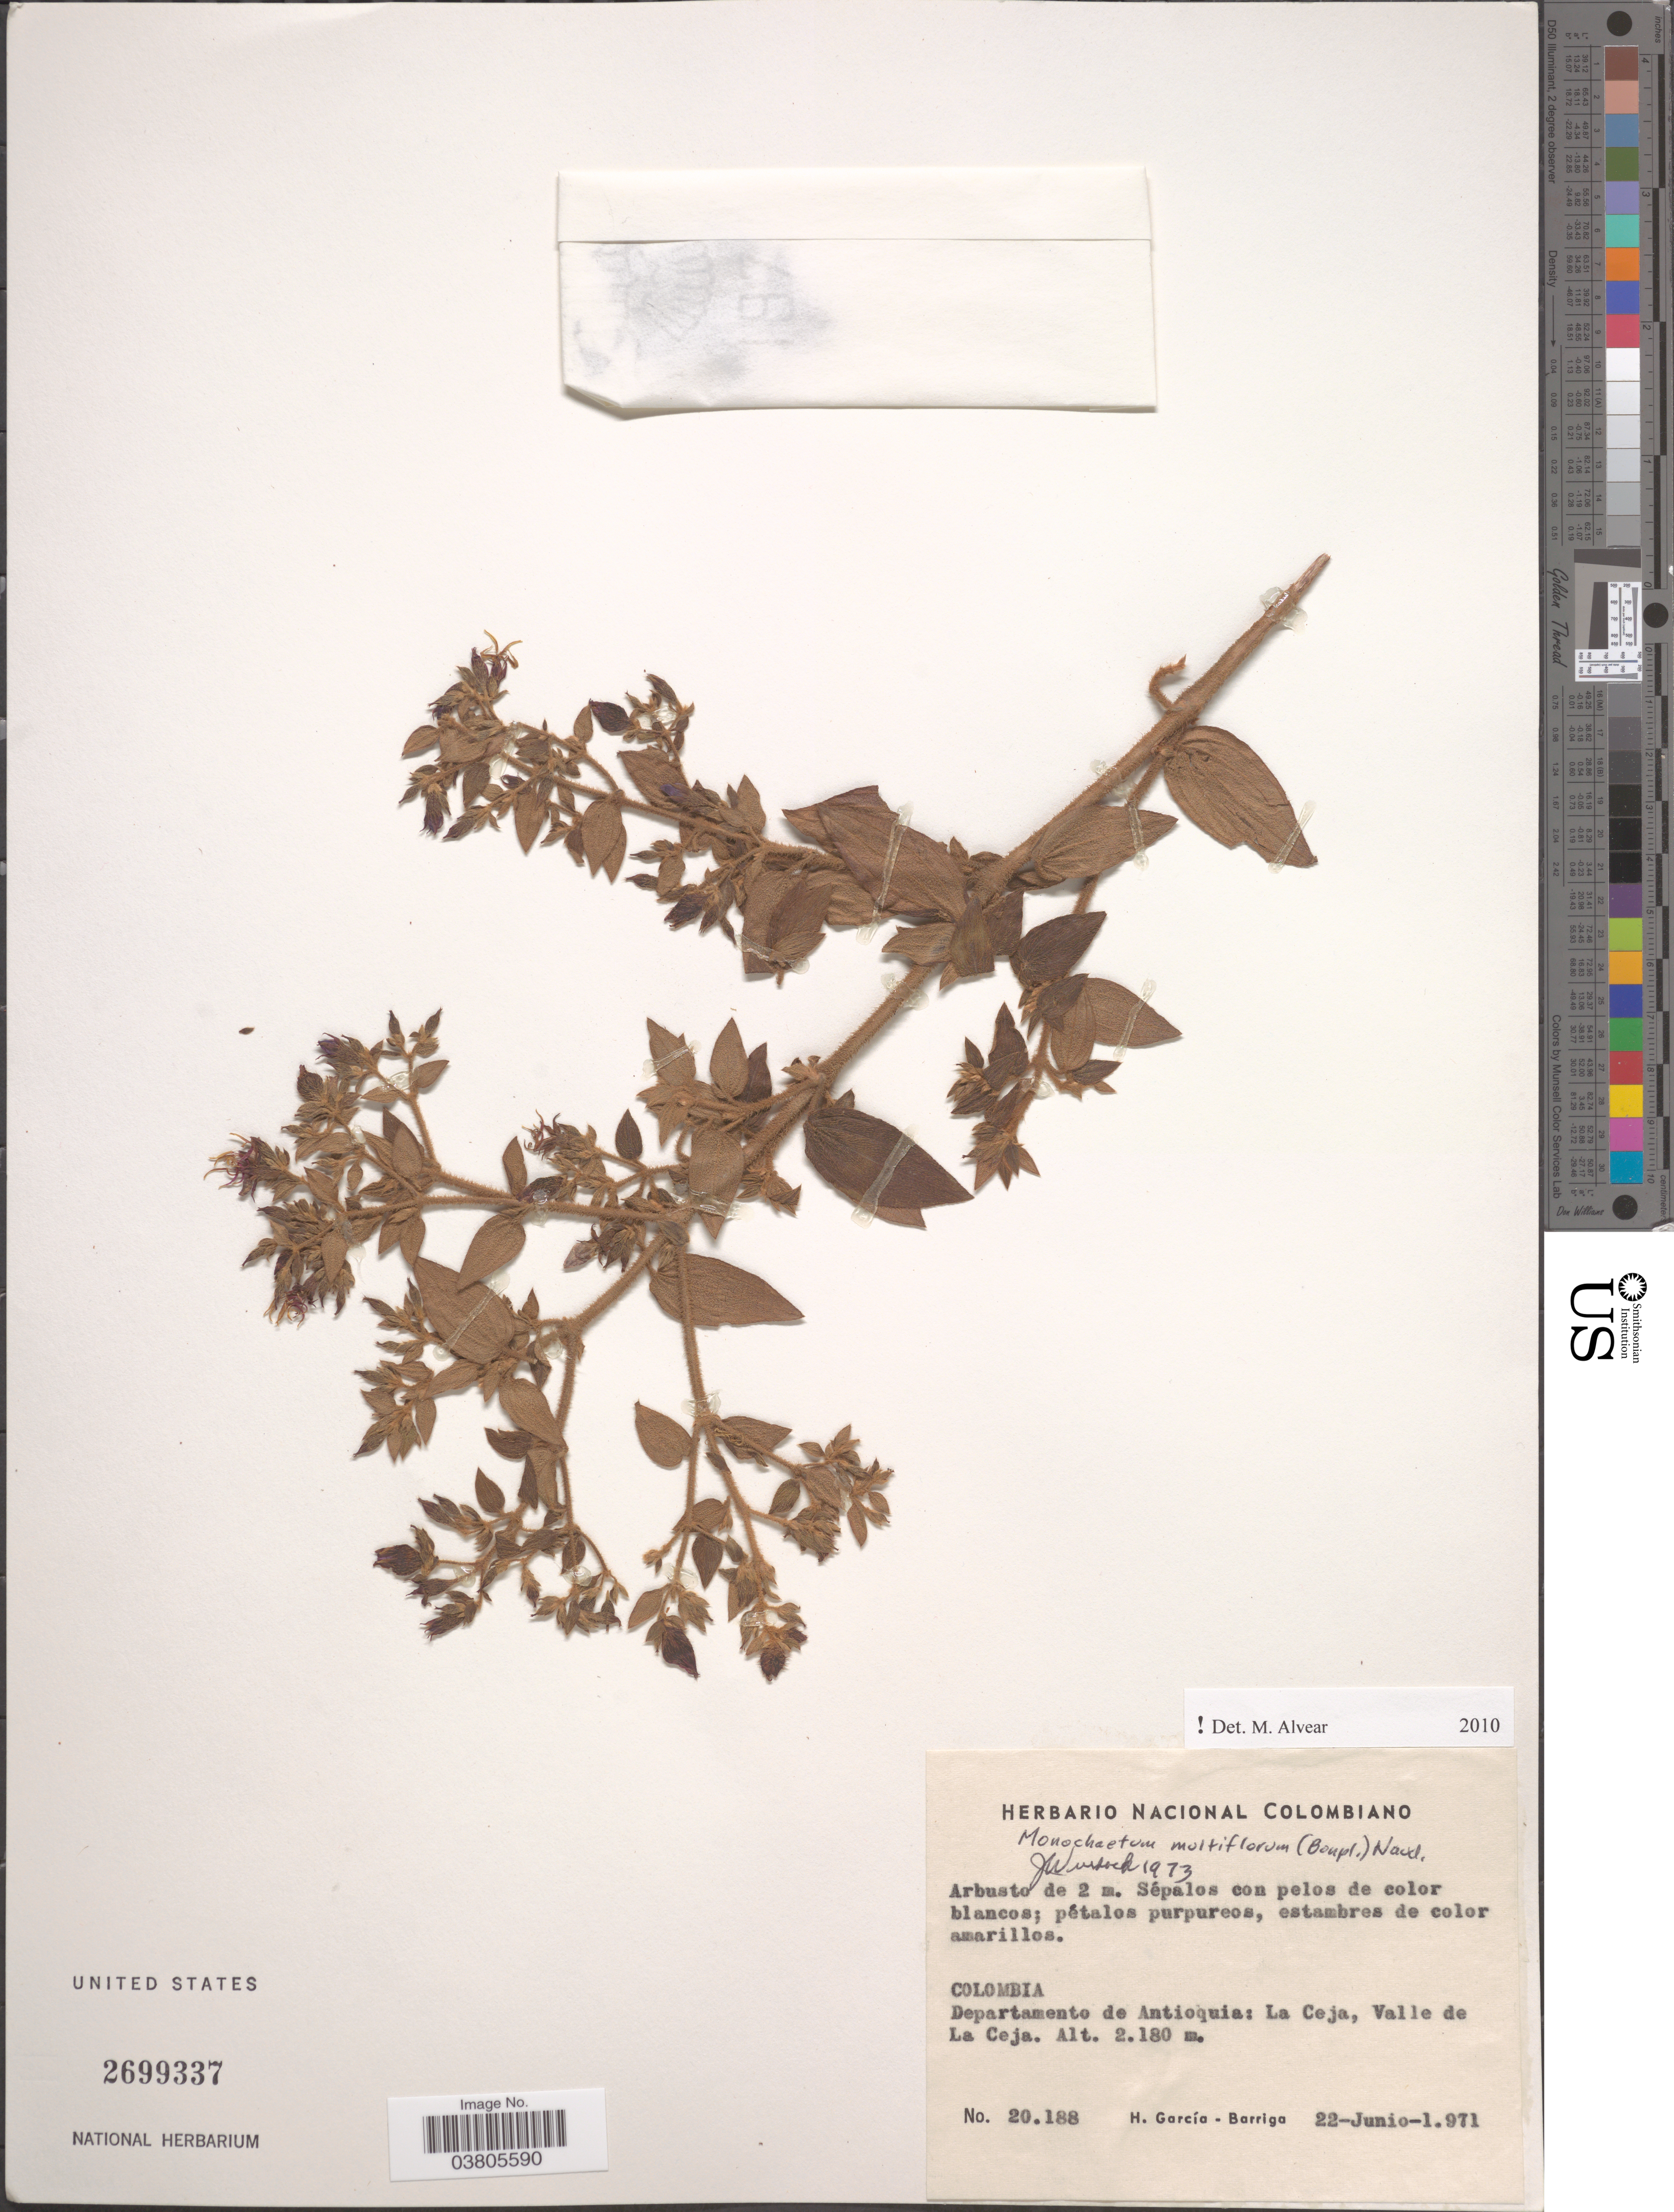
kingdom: Plantae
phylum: Tracheophyta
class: Magnoliopsida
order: Myrtales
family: Melastomataceae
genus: Monochaetum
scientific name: Monochaetum multiflorum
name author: (Bonpl.) Naudin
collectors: H. García Barriga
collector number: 20188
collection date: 1971-06-22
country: Colombia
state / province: Antioquia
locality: Departamento de Antioquia: La Ceja, Valle de La Ceja.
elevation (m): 2180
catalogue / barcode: US 2699337